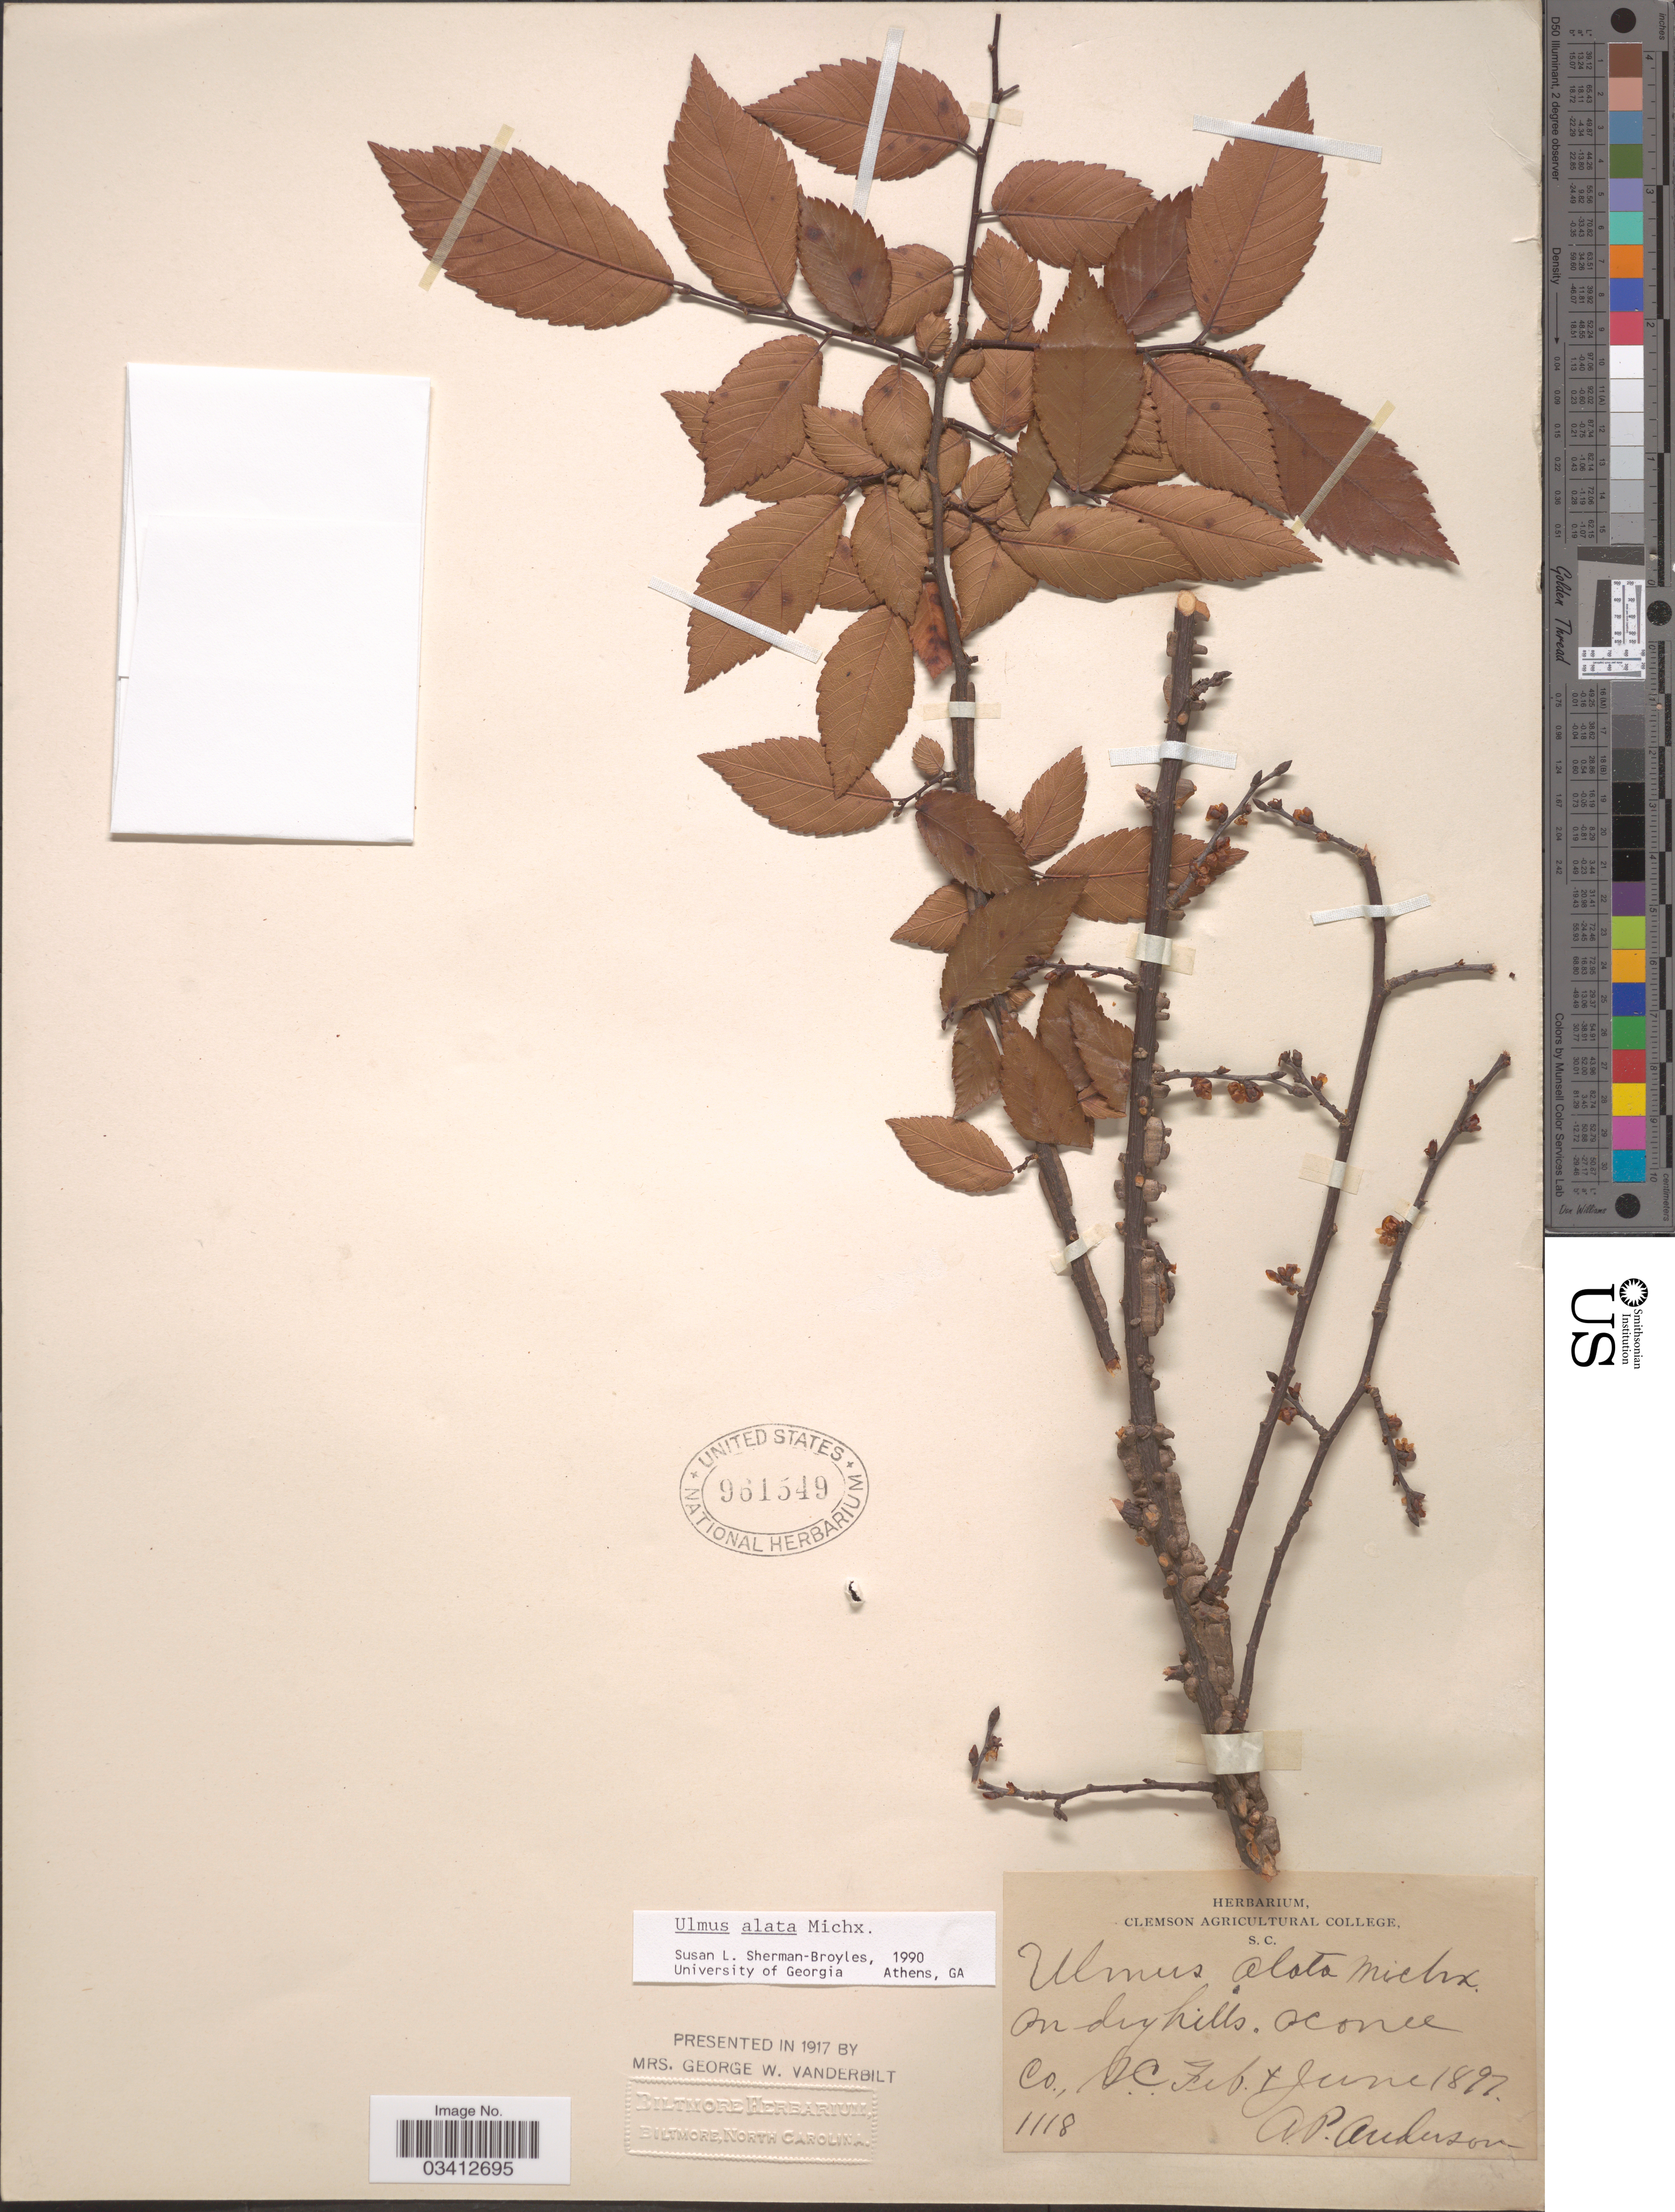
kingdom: Plantae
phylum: Tracheophyta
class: Magnoliopsida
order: Rosales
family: Ulmaceae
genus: Ulmus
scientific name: Ulmus alata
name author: Michx.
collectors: A. P. Anderson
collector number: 1118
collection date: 1897-02/1897-06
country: United States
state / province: South Carolina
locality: Oconee Co.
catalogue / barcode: US 961549